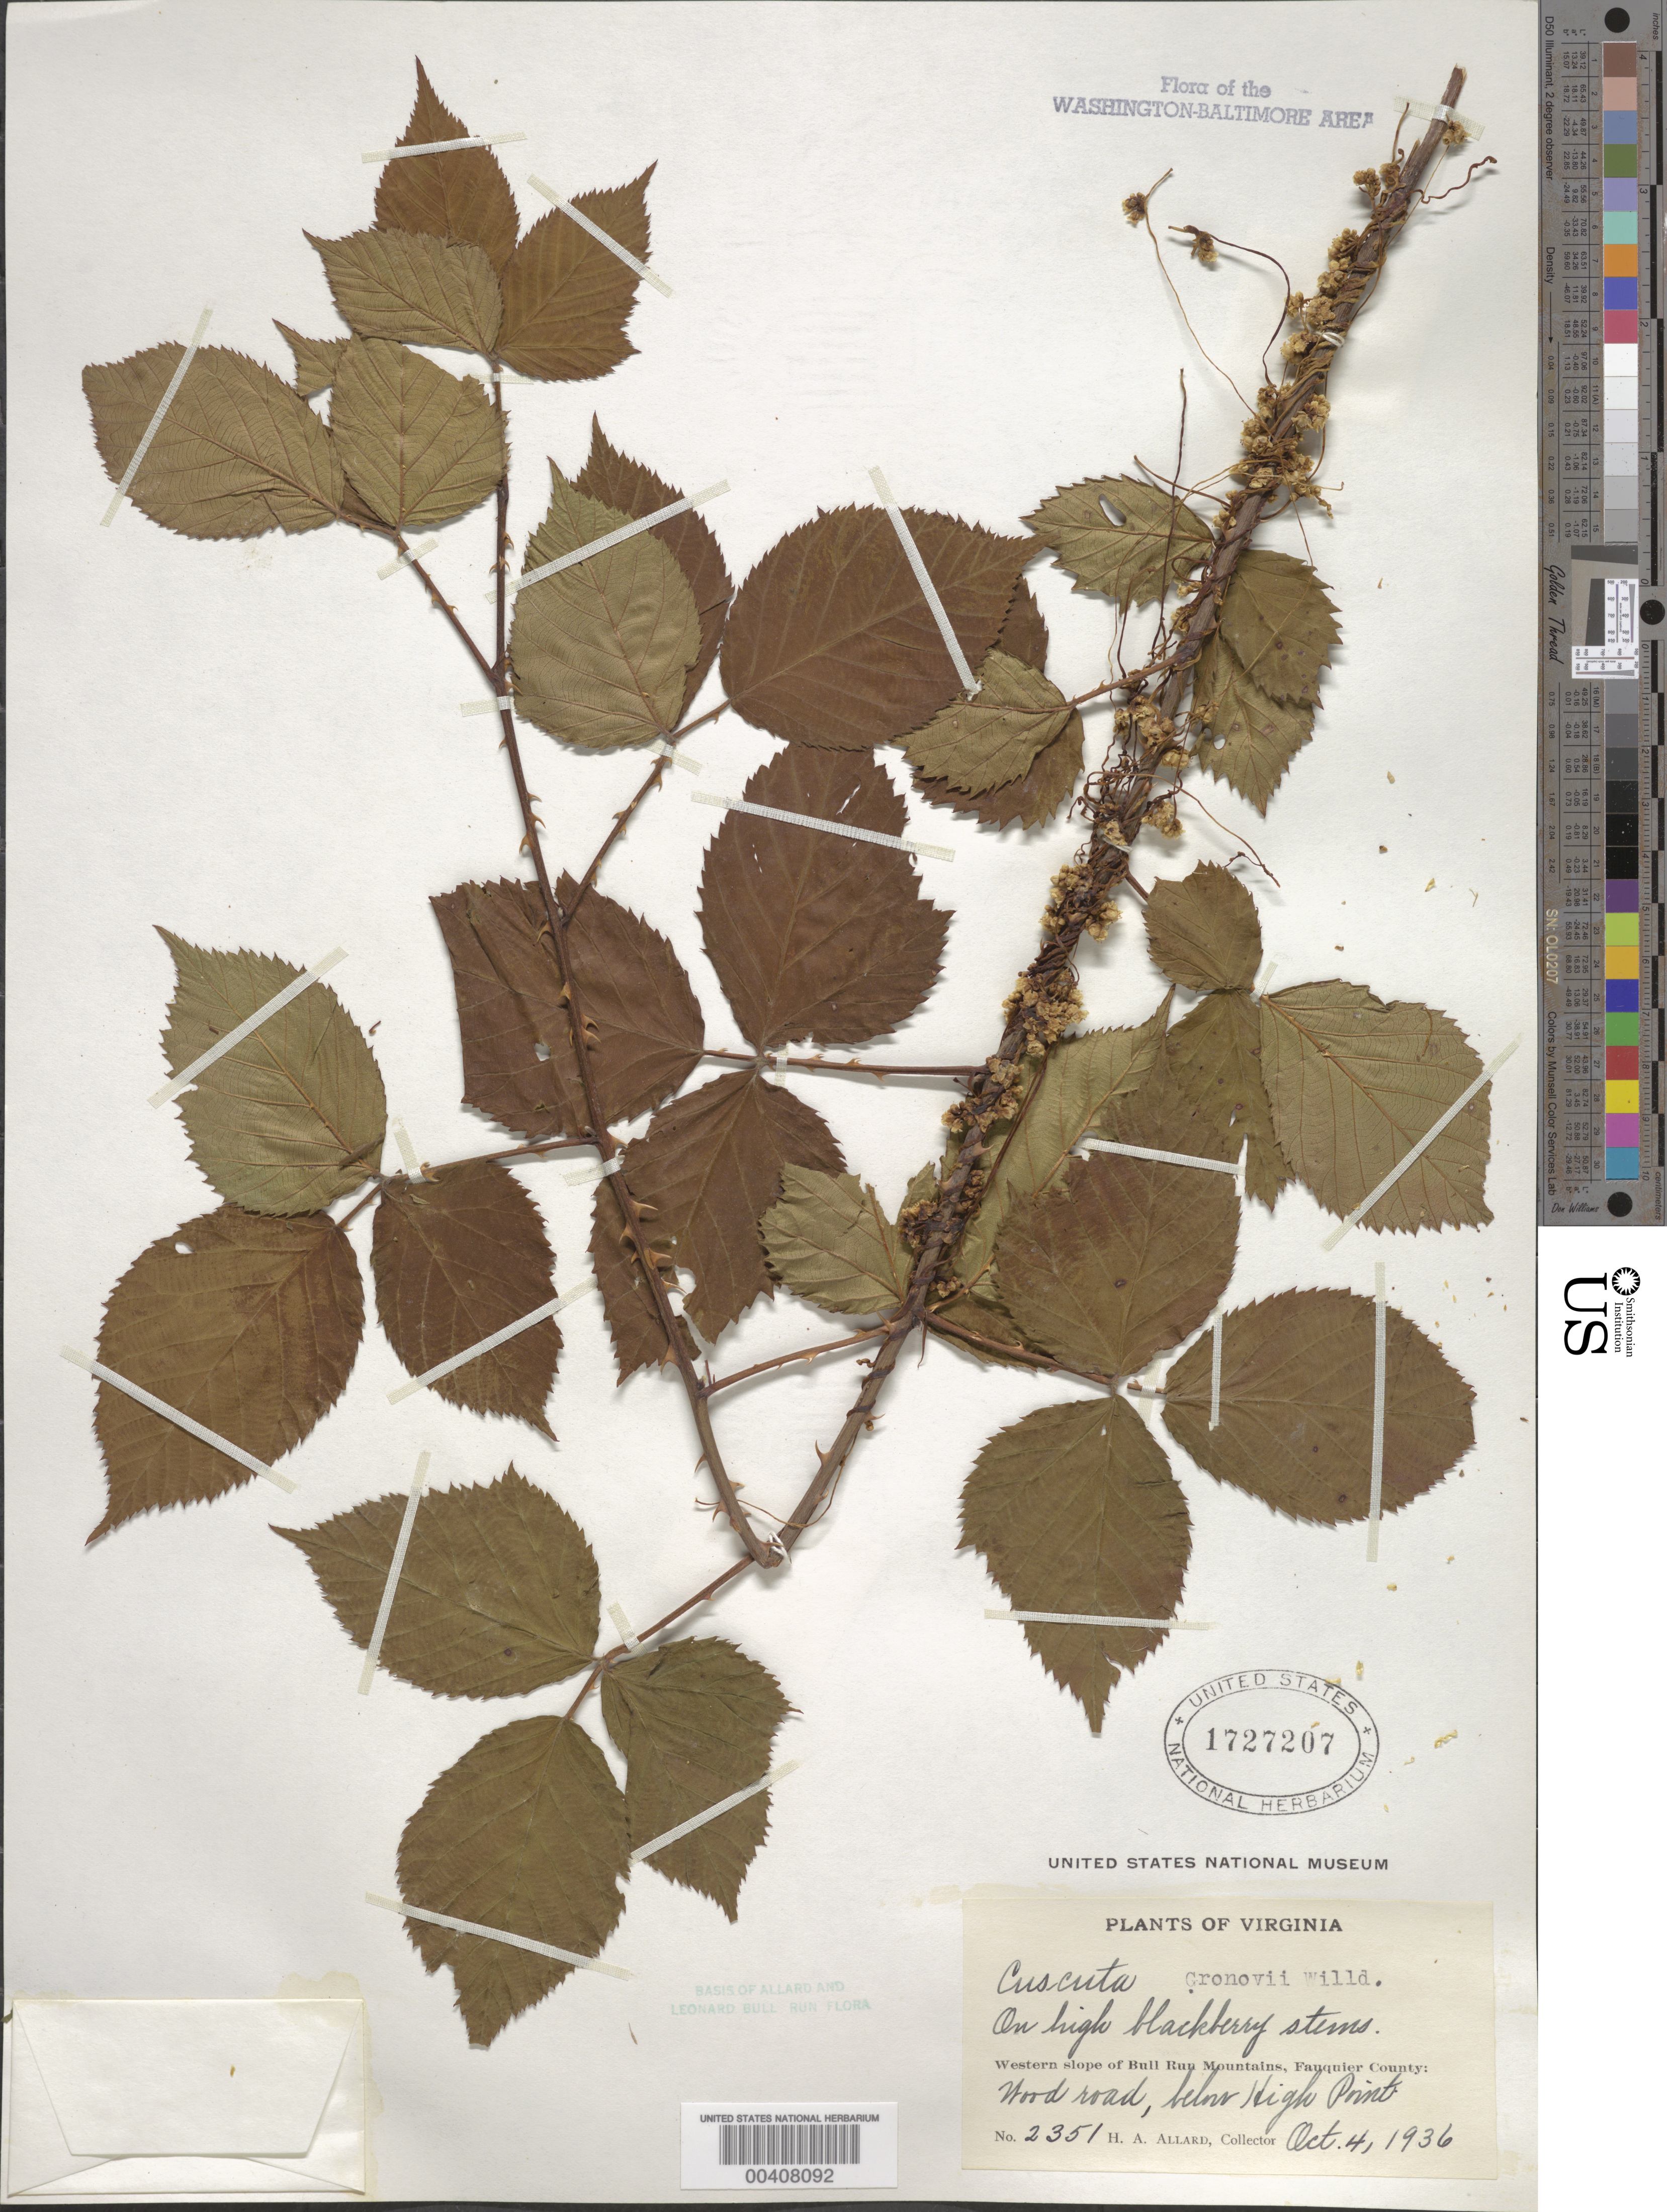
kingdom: Plantae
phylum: Tracheophyta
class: Magnoliopsida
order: Solanales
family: Convolvulaceae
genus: Cuscuta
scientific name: Cuscuta gronovii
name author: Willd. ex Schult.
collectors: H. A. Allard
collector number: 2351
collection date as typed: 04 Oct 1936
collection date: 1936-10-04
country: United States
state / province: Virginia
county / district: Fauquier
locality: Below High Point, western slope of Bull Run Mountains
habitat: On high blackberry stems, wood road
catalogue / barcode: US 1727207